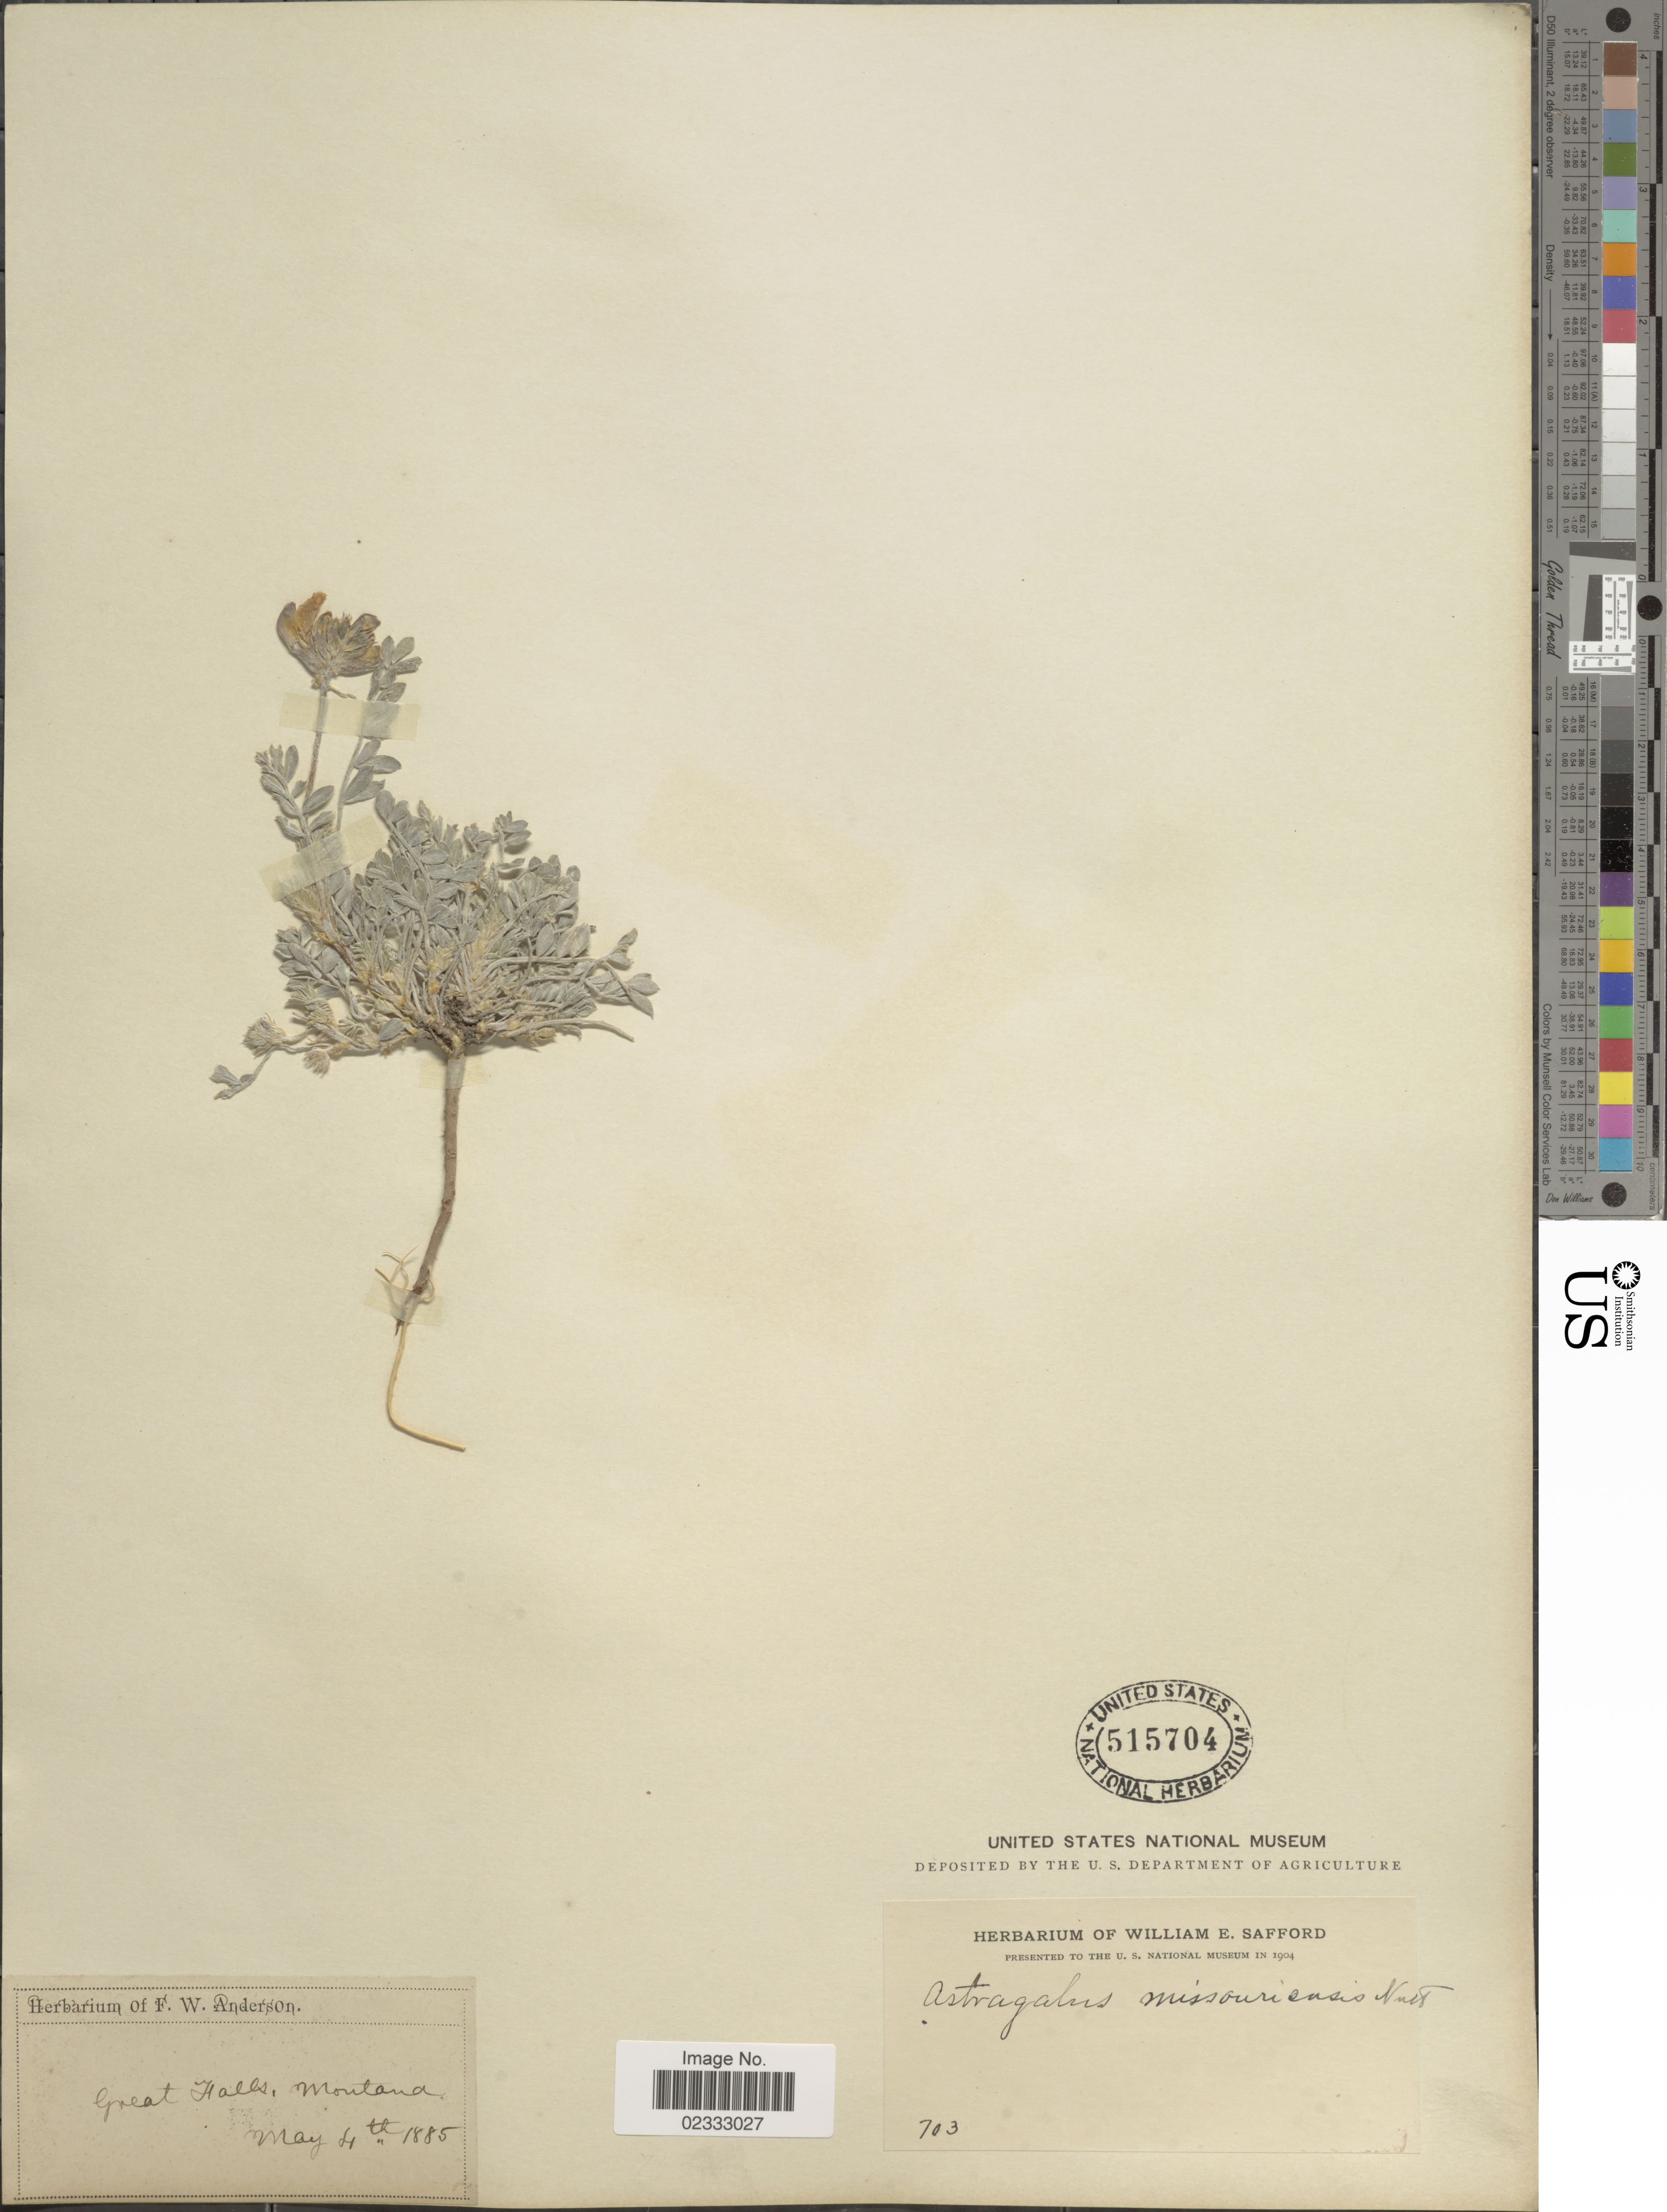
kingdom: Plantae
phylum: Tracheophyta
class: Magnoliopsida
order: Fabales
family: Fabaceae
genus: Astragalus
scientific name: Astragalus missouriensis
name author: Nutt.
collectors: ex herb. F.W. Anderson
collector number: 703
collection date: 1885-05-04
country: United States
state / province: Montana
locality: Great Falls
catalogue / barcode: US 515704